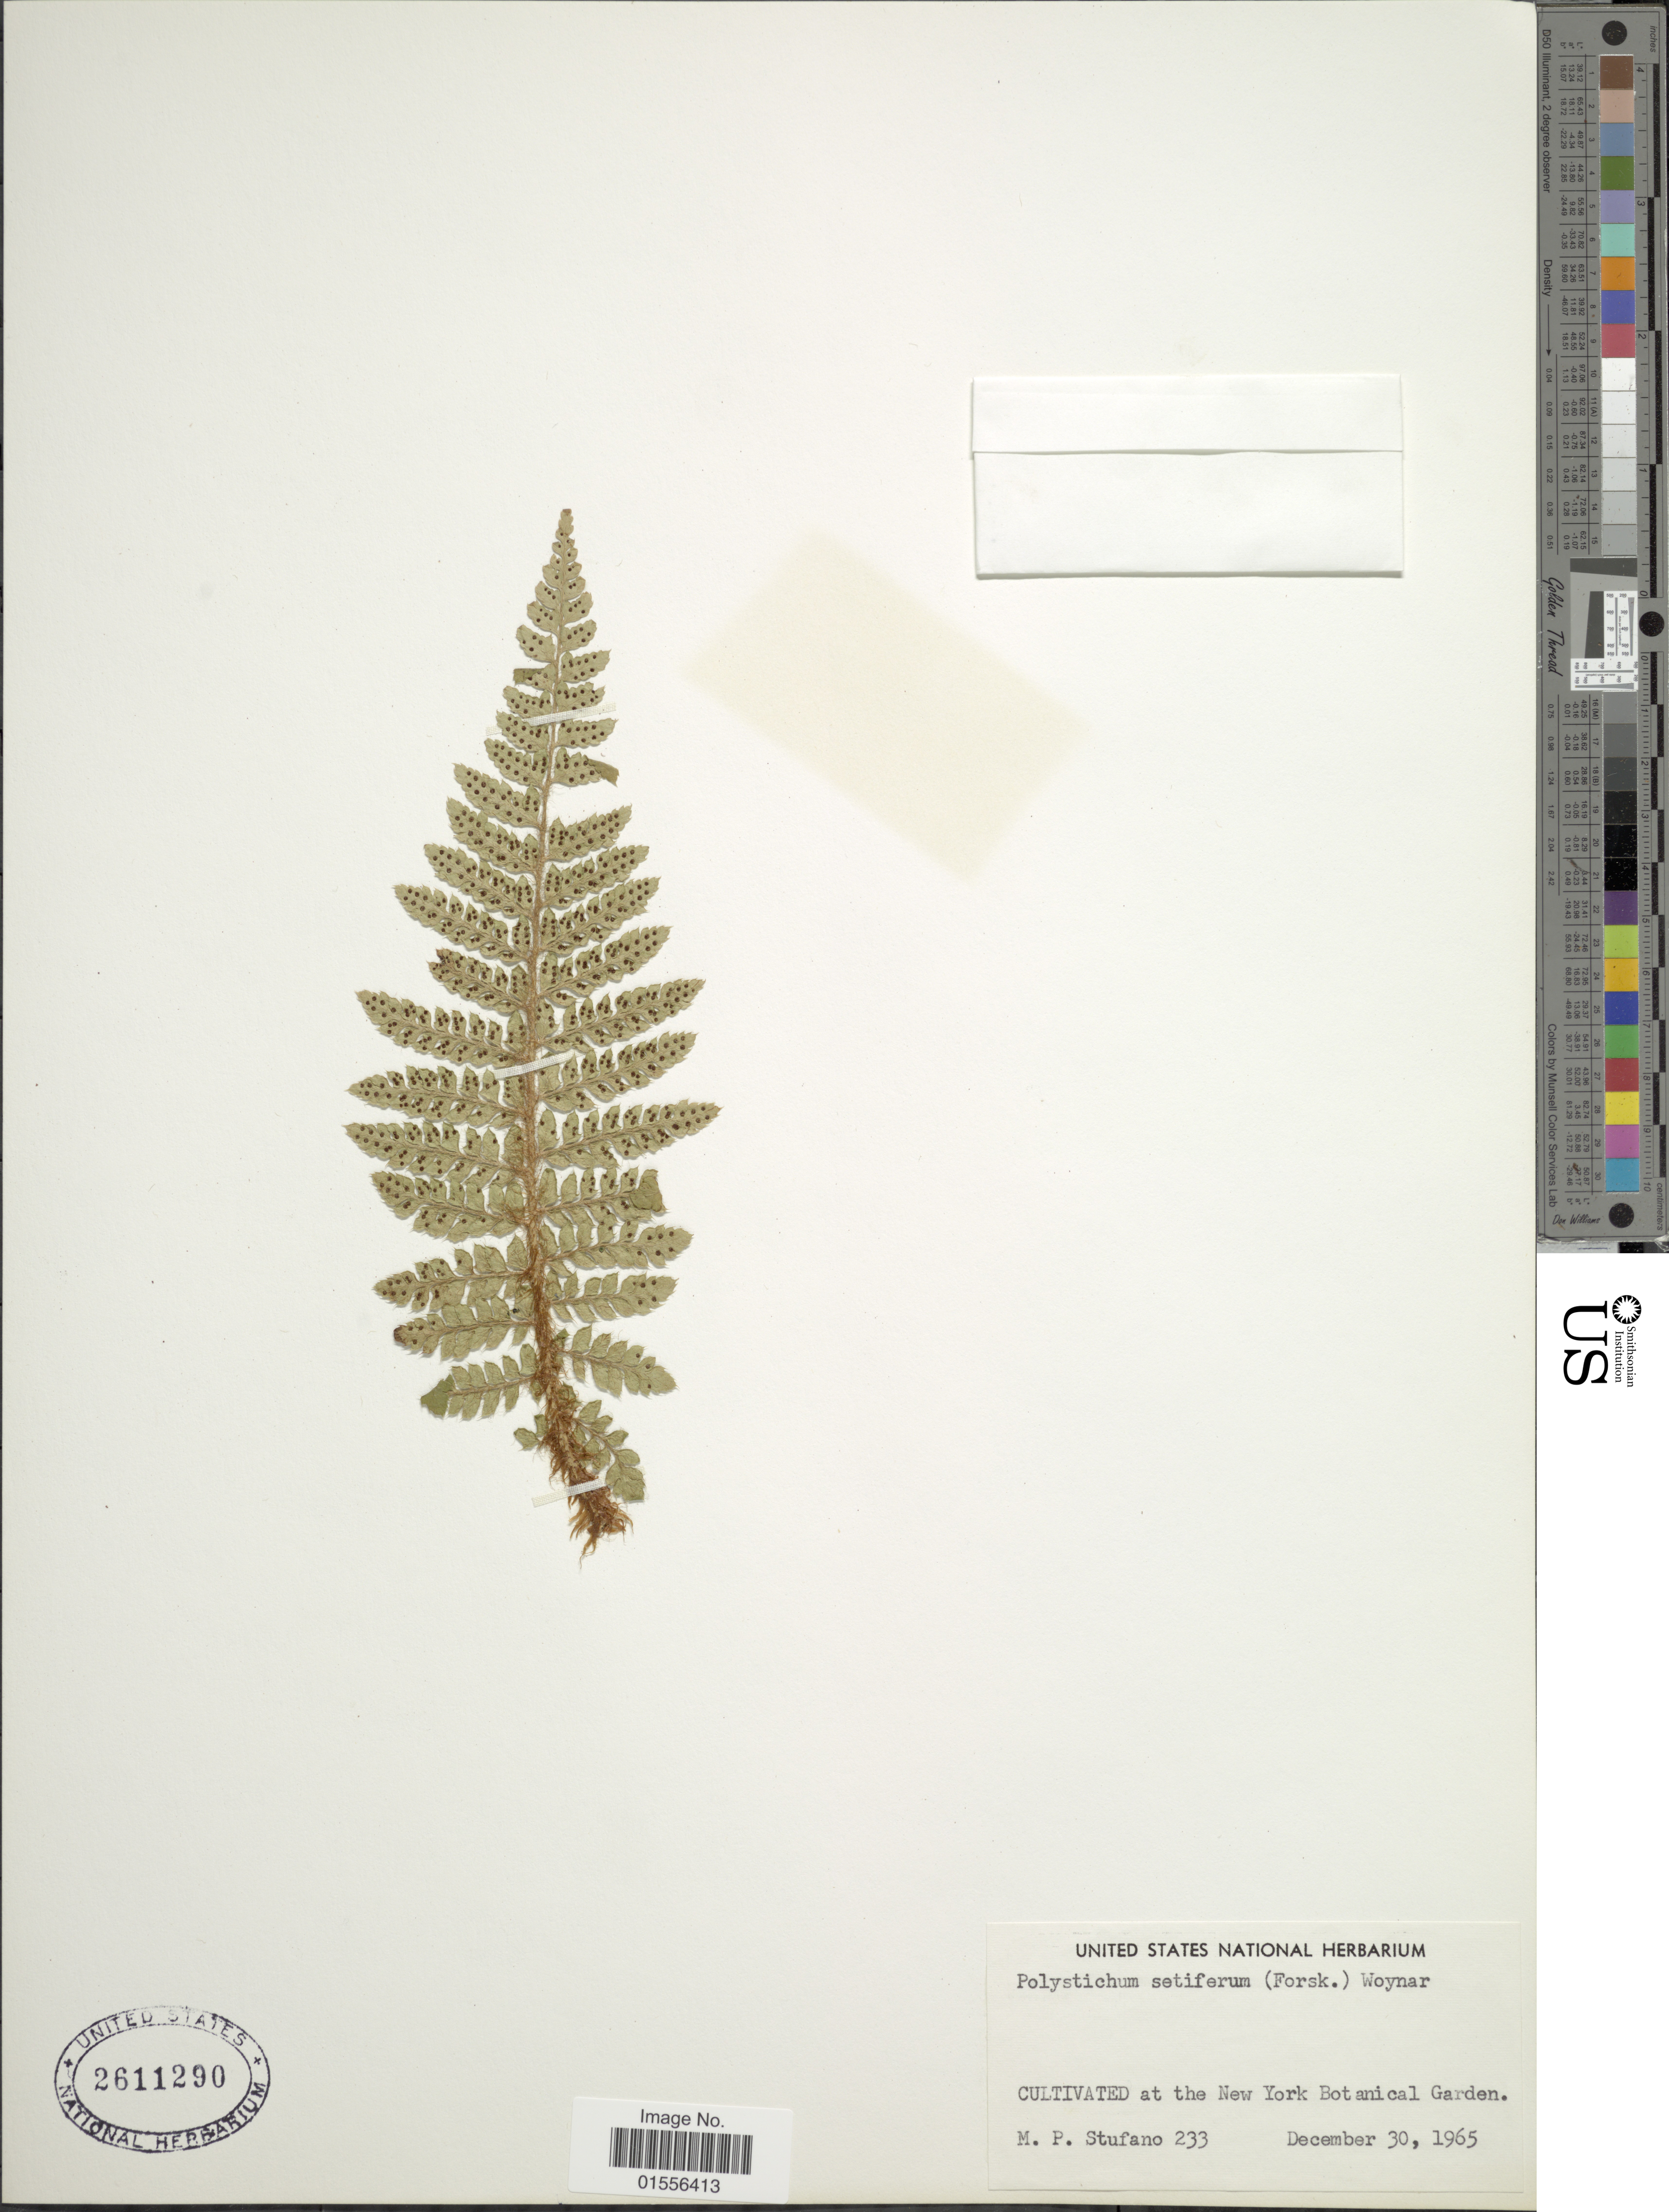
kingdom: Plantae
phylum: Tracheophyta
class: Polypodiopsida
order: Polypodiales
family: Dryopteridaceae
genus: Polystichum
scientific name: Polystichum setiferum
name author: (Forssk.) Moore ex Woynar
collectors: M. Stufano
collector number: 233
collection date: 1965-12-30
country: United States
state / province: New York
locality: At the New York Botanical Garden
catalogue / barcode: US 2611290